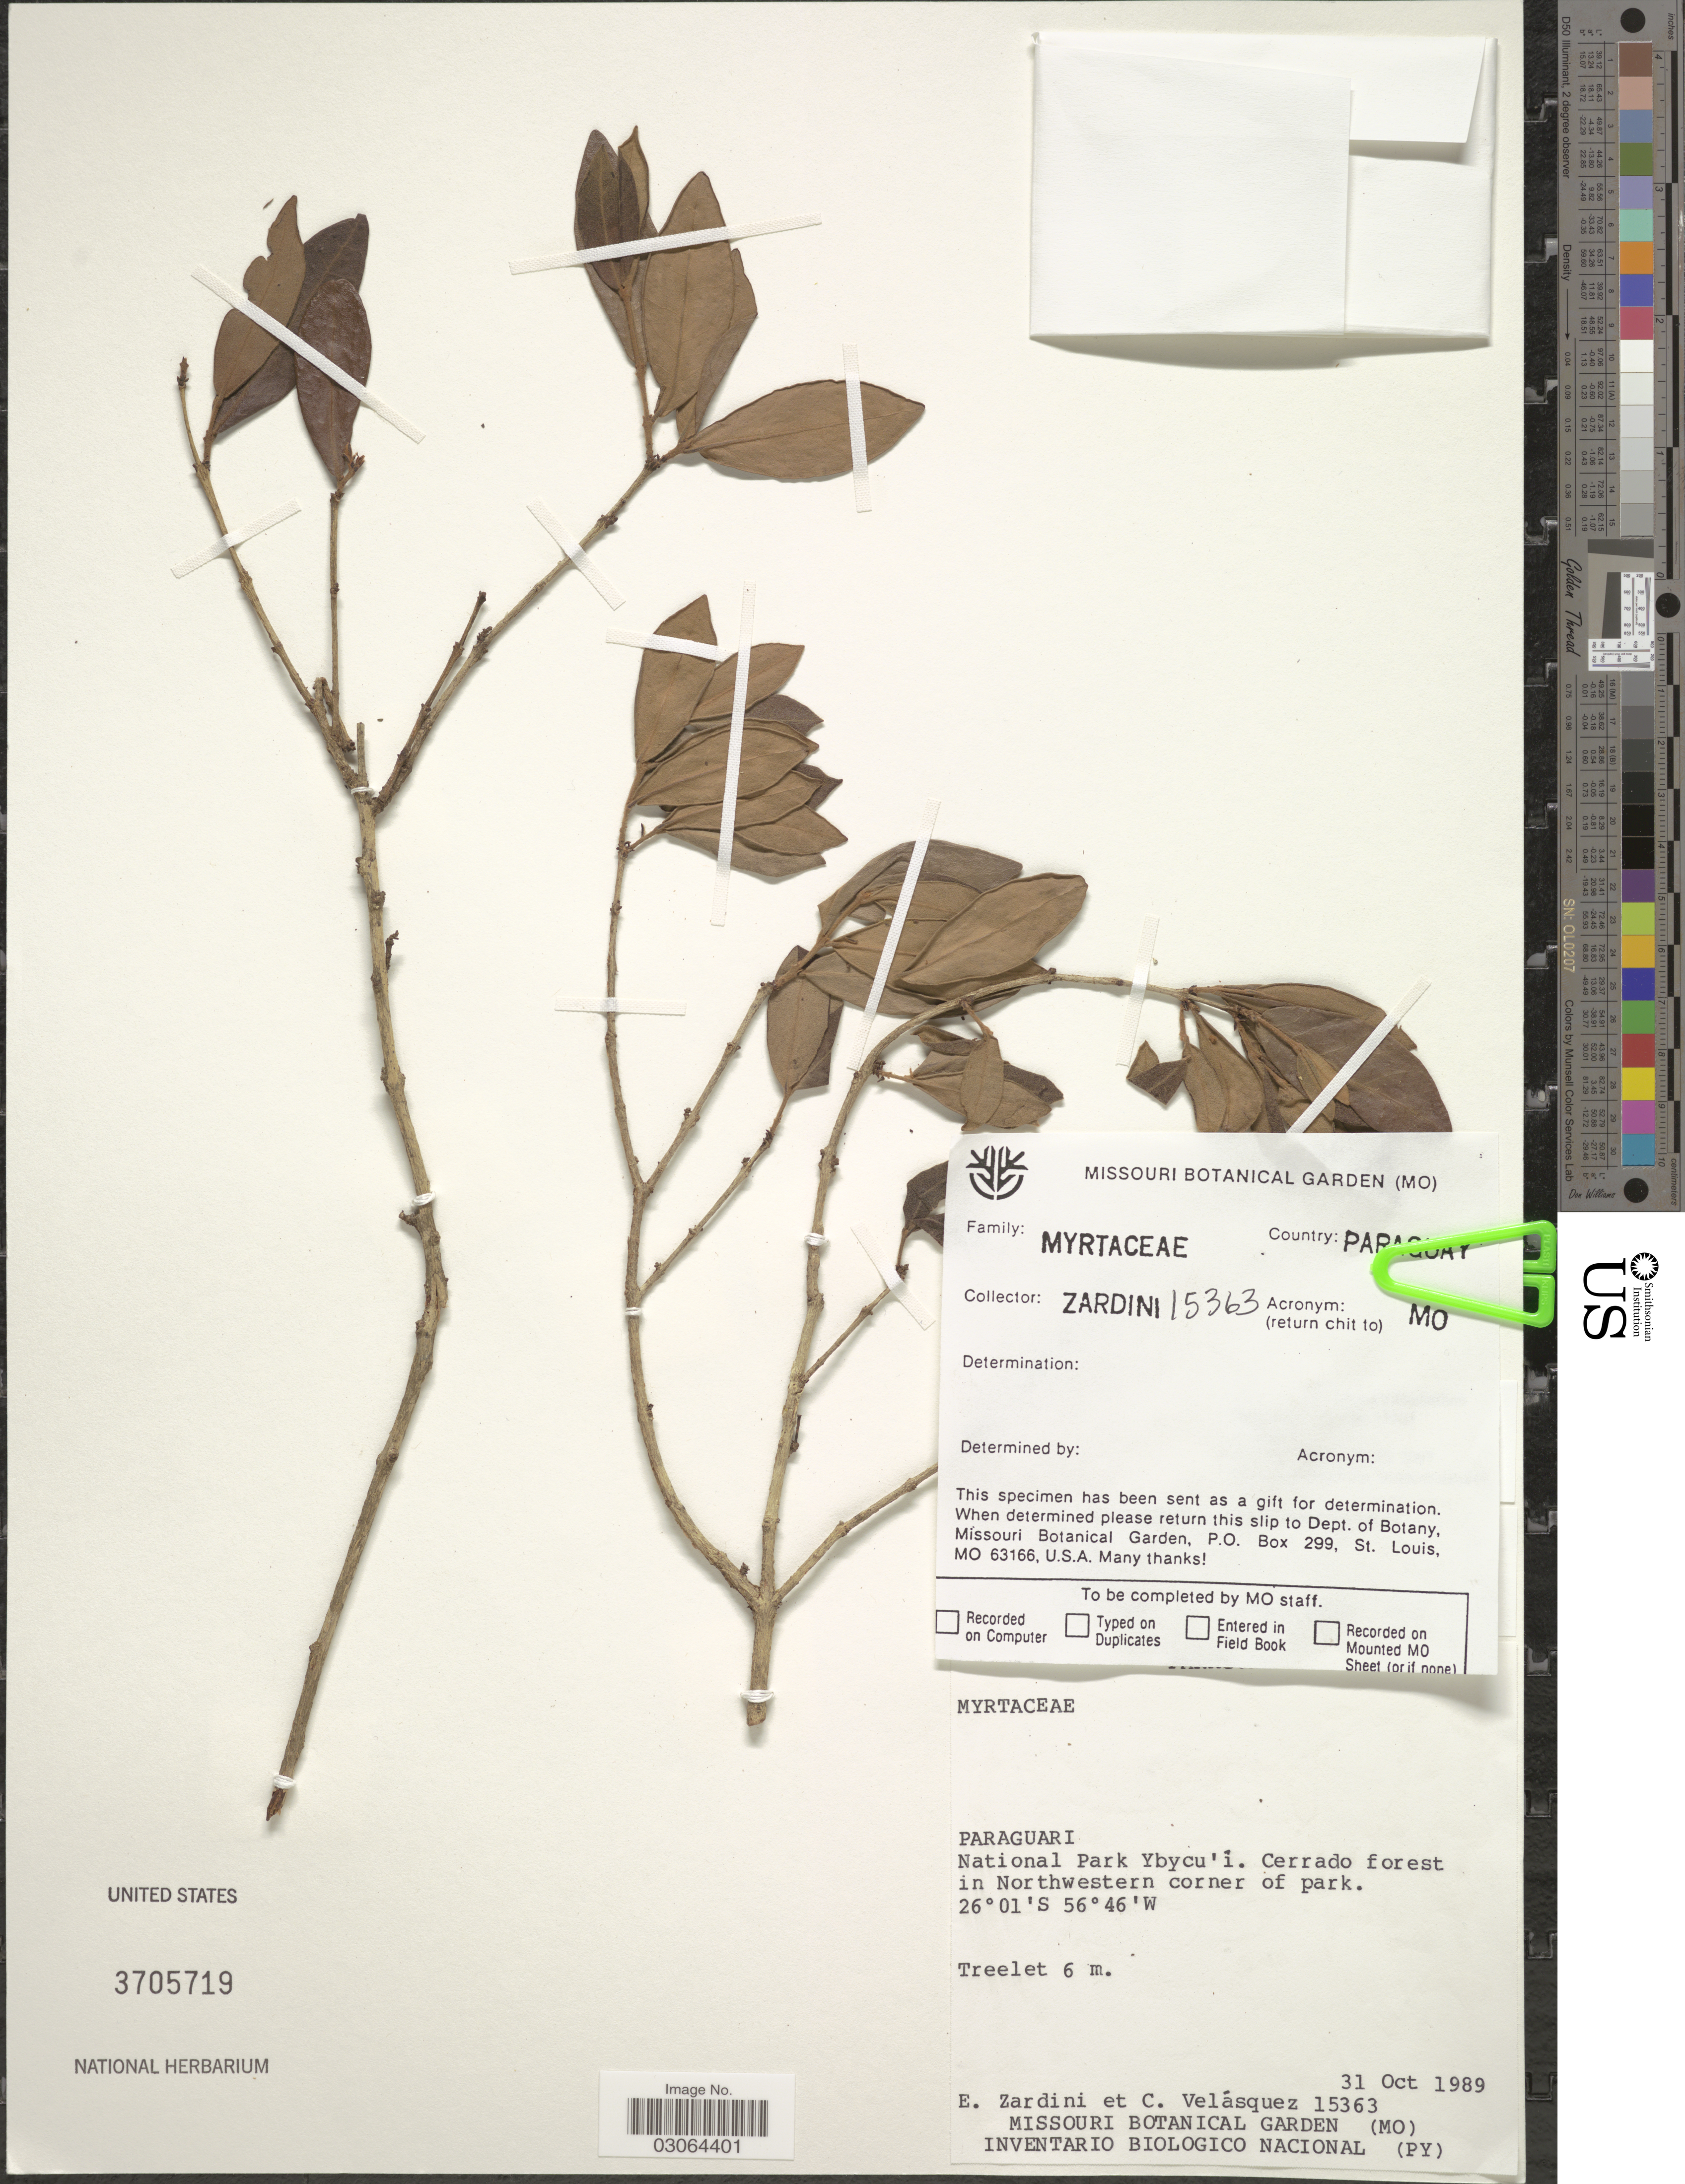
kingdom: Plantae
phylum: Tracheophyta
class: Magnoliopsida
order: Myrtales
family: Myrtaceae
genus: Eugenia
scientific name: Eugenia sp.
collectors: E. Zardini & C. Velásquez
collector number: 15363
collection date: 1989-10-31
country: Paraguay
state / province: Paraguari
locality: National Park Ybycu'i, Cerrado forest in Northwestern corner of park.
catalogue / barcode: US 3705719